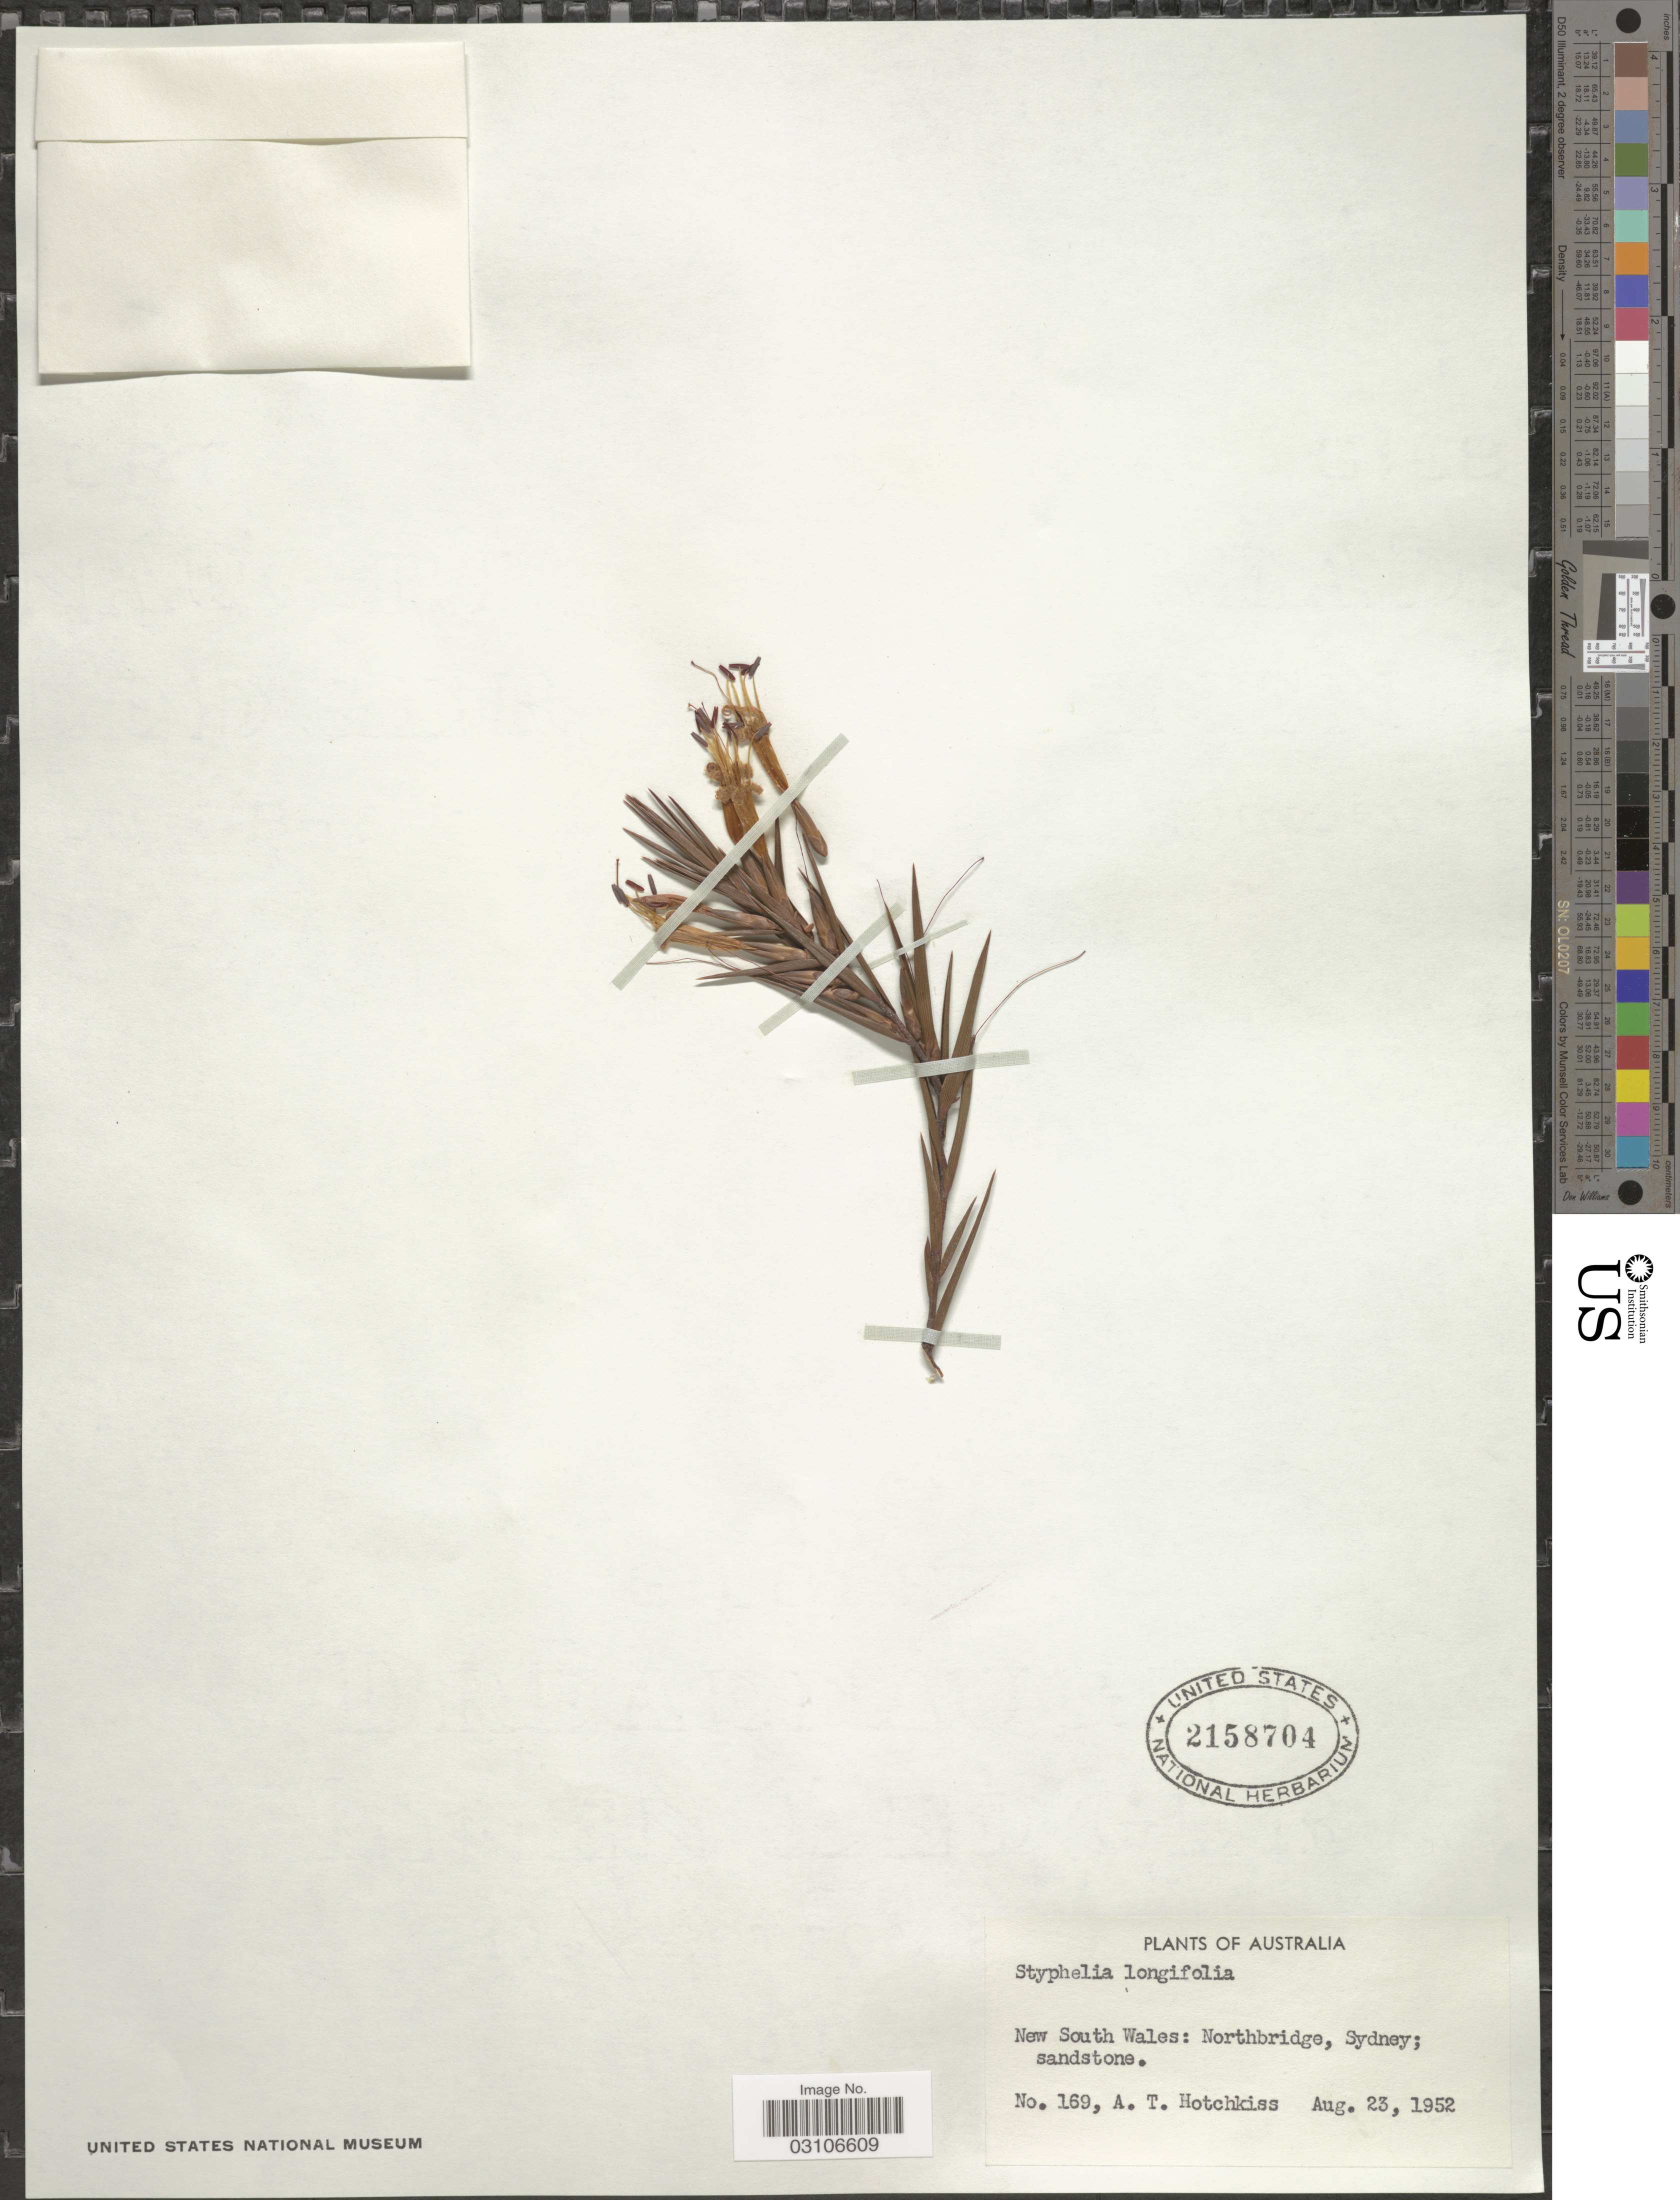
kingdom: Plantae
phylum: Tracheophyta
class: Magnoliopsida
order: Ericales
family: Ericaceae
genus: Styphelia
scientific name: Styphelia longifolia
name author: R. Br.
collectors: A. Hotchkiss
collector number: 169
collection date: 1952-08-23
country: Australia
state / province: New South Wales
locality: Northbridge, Sydney.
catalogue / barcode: US 2158704